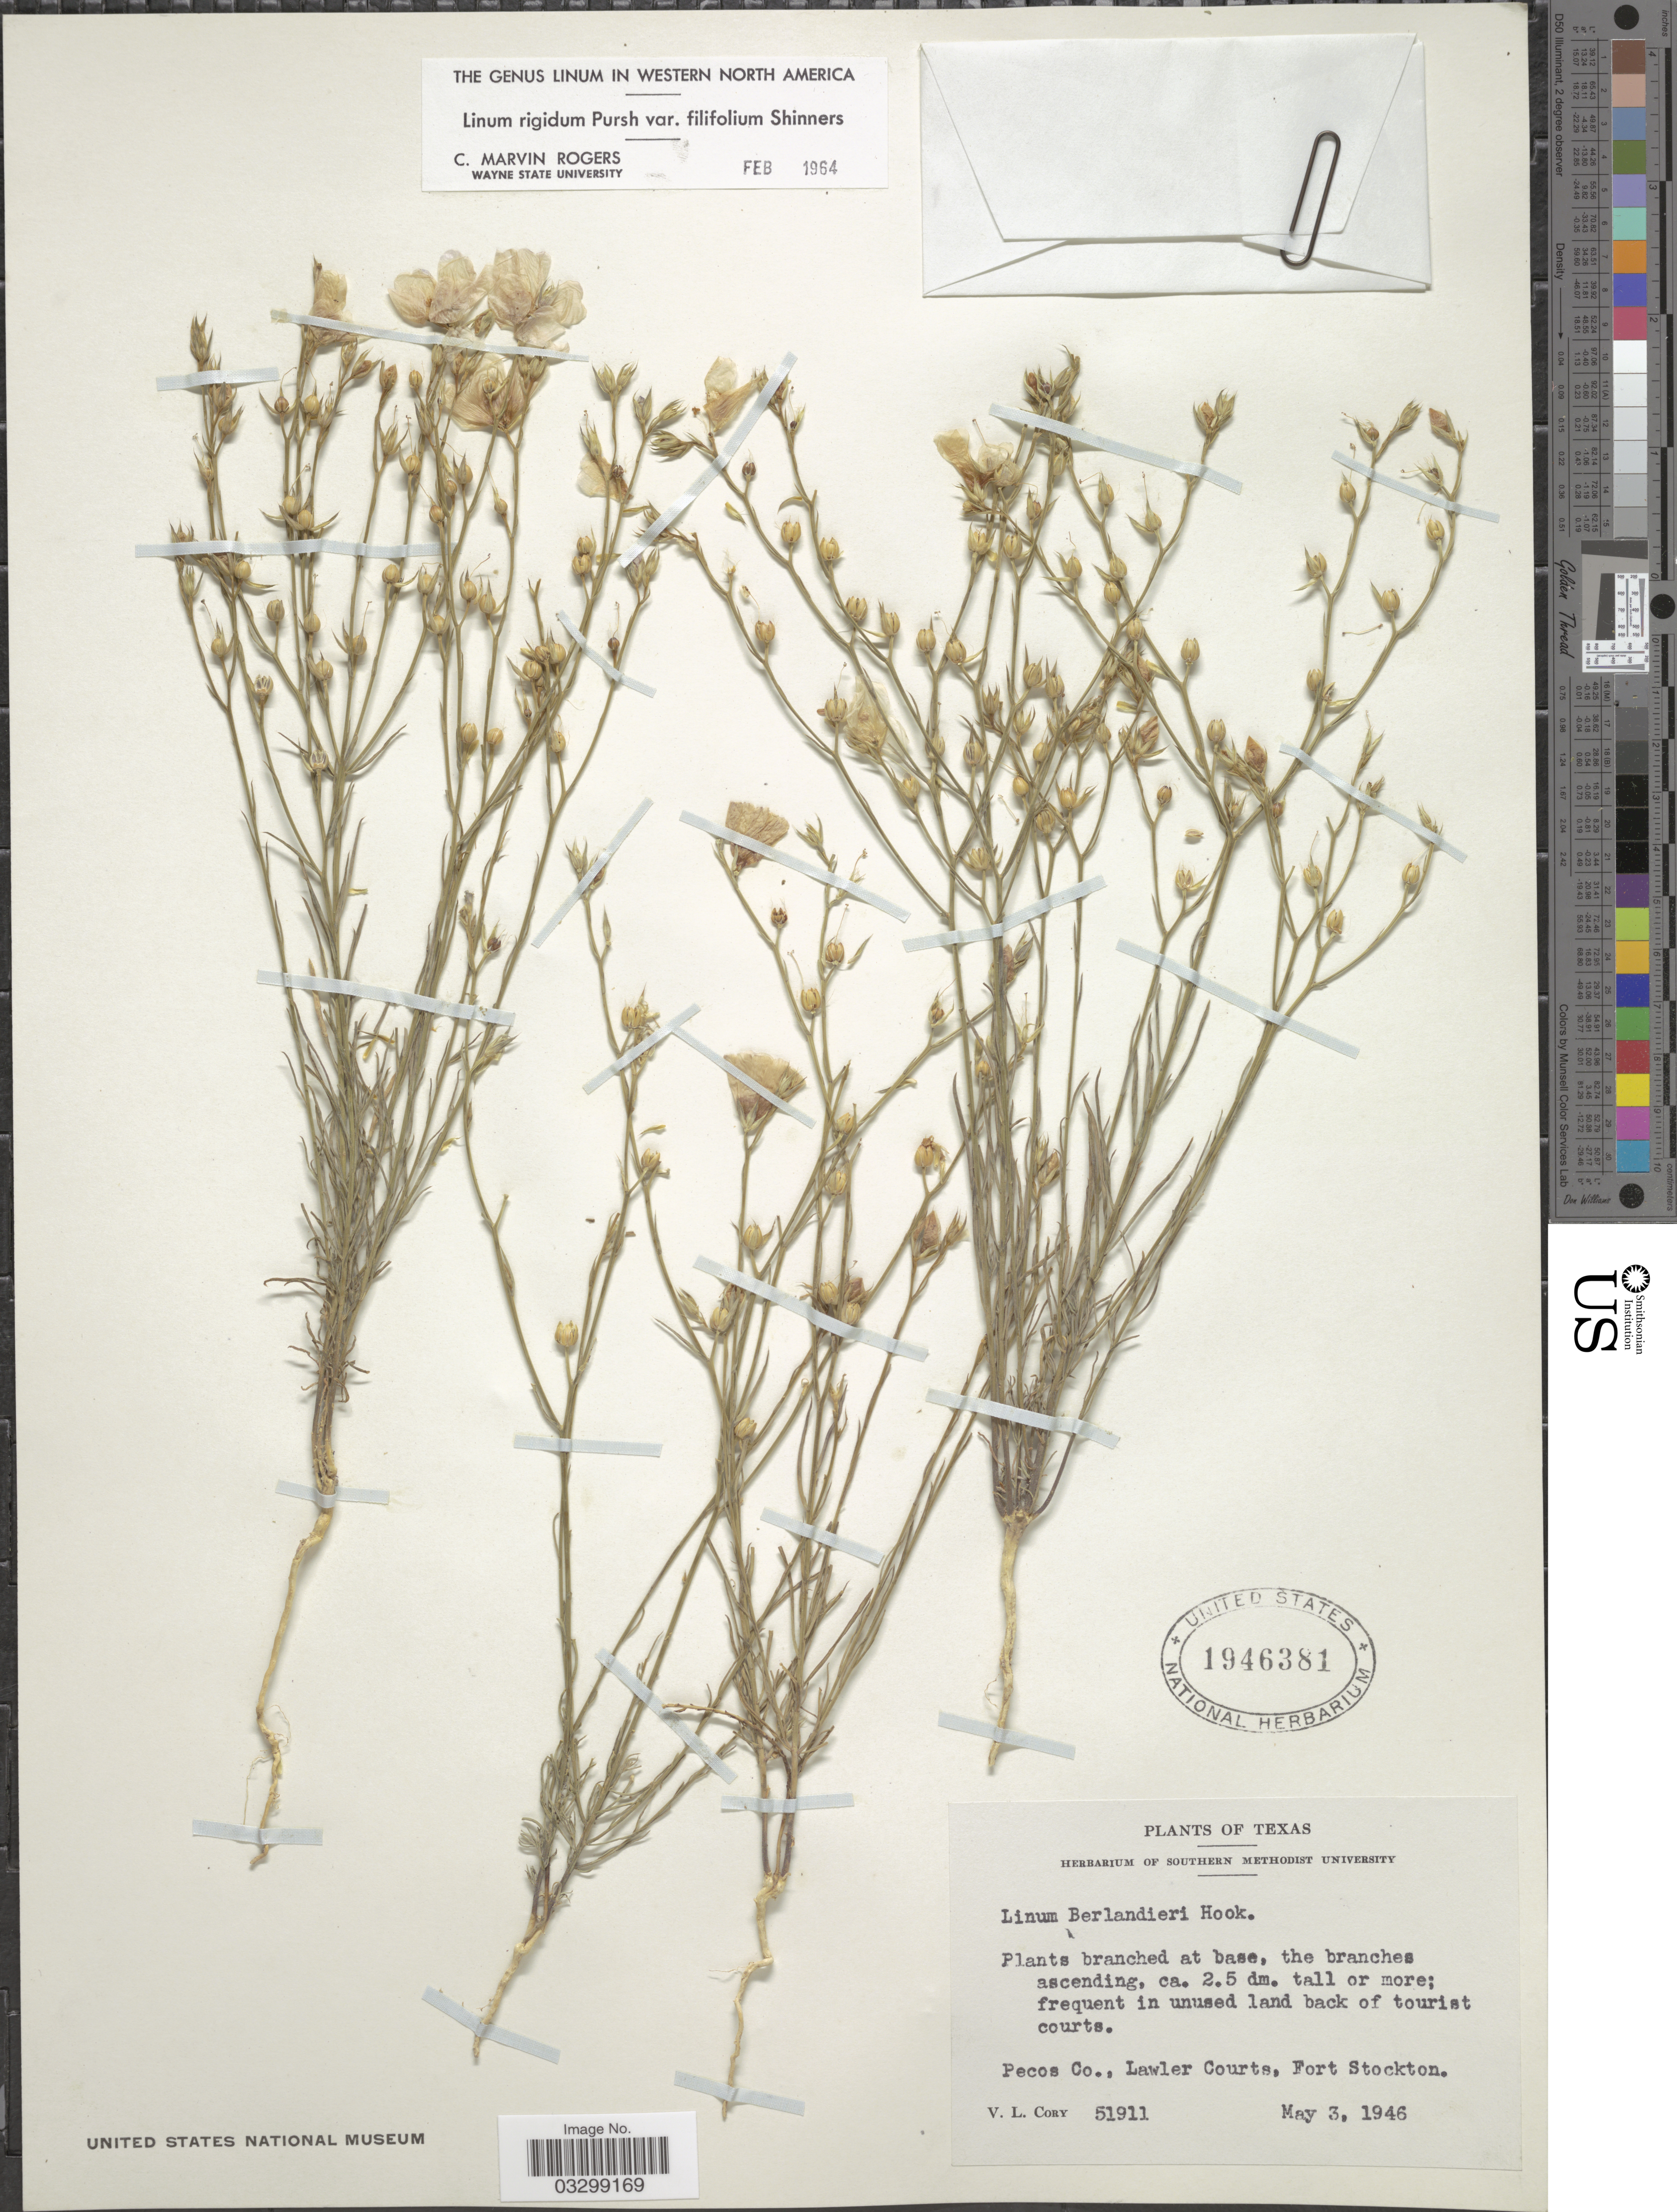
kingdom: Plantae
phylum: Tracheophyta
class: Magnoliopsida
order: Malpighiales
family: Linaceae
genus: Linum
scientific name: Linum rigidum var. filifolium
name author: Pursh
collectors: V. Cory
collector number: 51911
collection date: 1946-05-03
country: United States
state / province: Texas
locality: Pecos Co., Lawler Courts, Fort Stockton.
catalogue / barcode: US 1946381